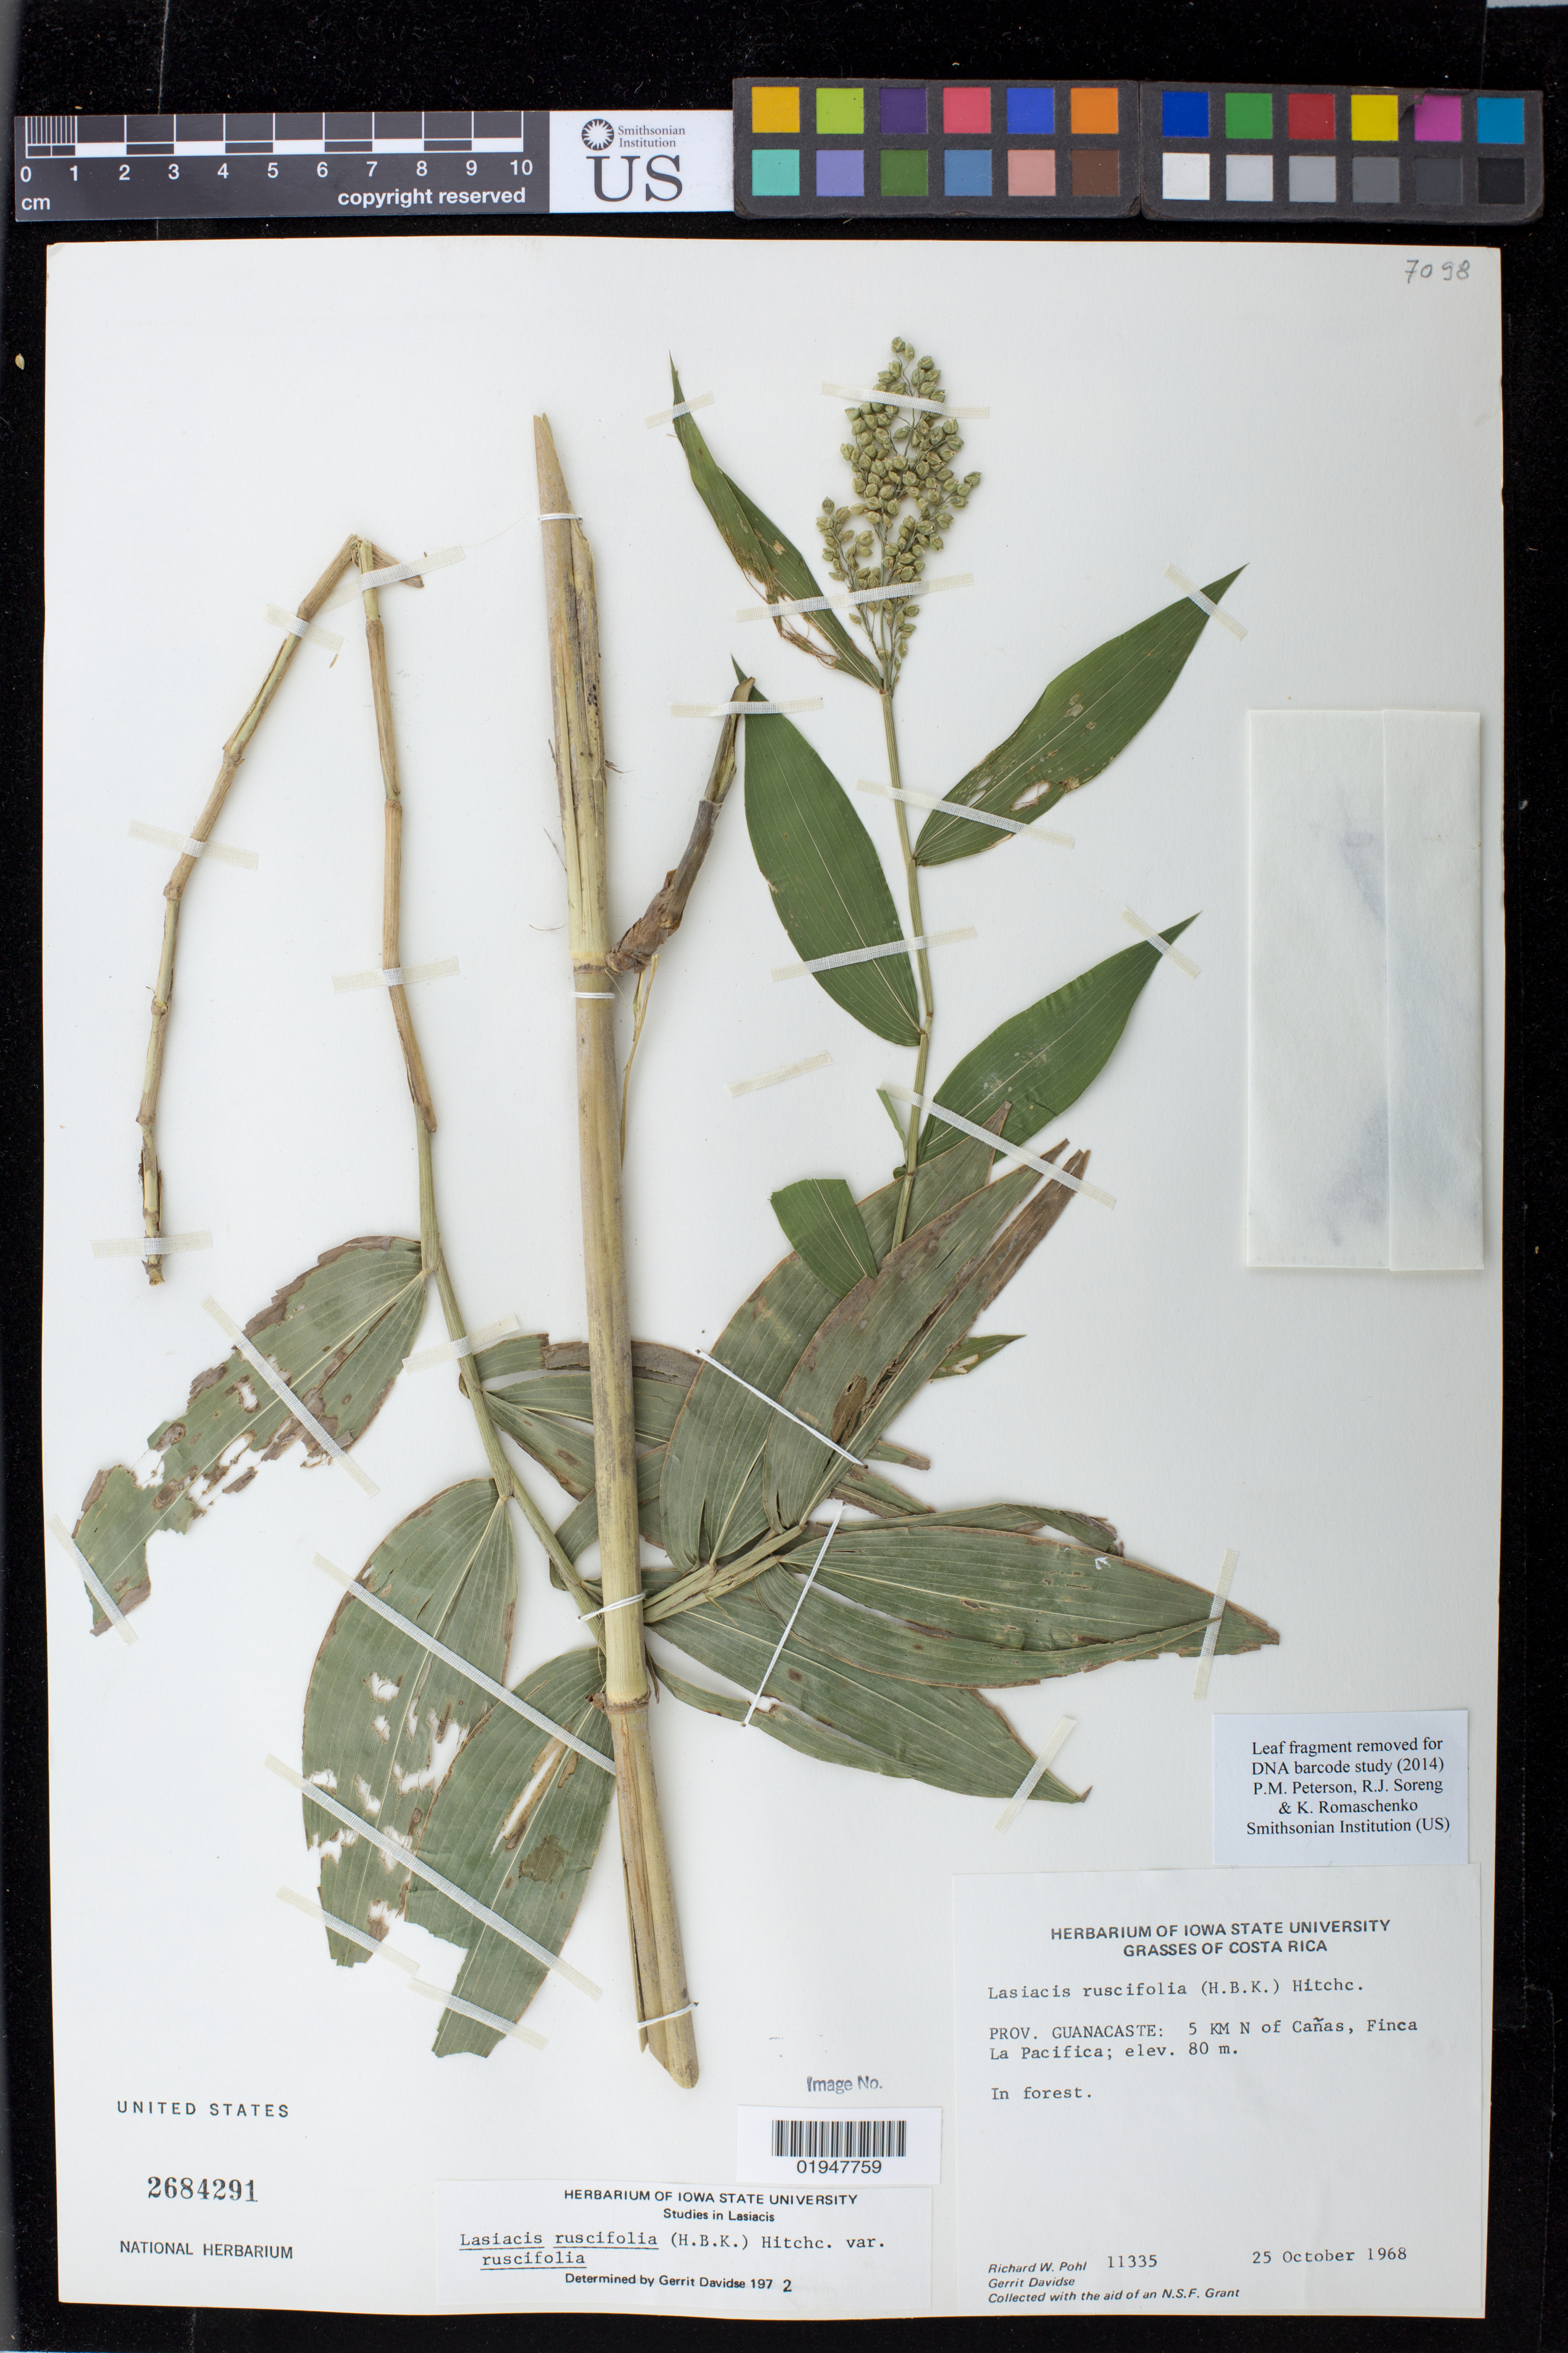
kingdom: Plantae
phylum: Tracheophyta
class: Liliopsida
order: Poales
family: Poaceae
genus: Lasiacis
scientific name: Lasiacis ruscifolia var. ruscifolia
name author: (Kunth) Hitchc.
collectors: R. W. Pohl & G. Davidse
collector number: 11335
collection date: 1968-10-25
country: Costa Rica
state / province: Guanacaste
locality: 5 KM N of Cañas, Finca [Estate] La Pacifica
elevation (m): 80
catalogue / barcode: US 2684291